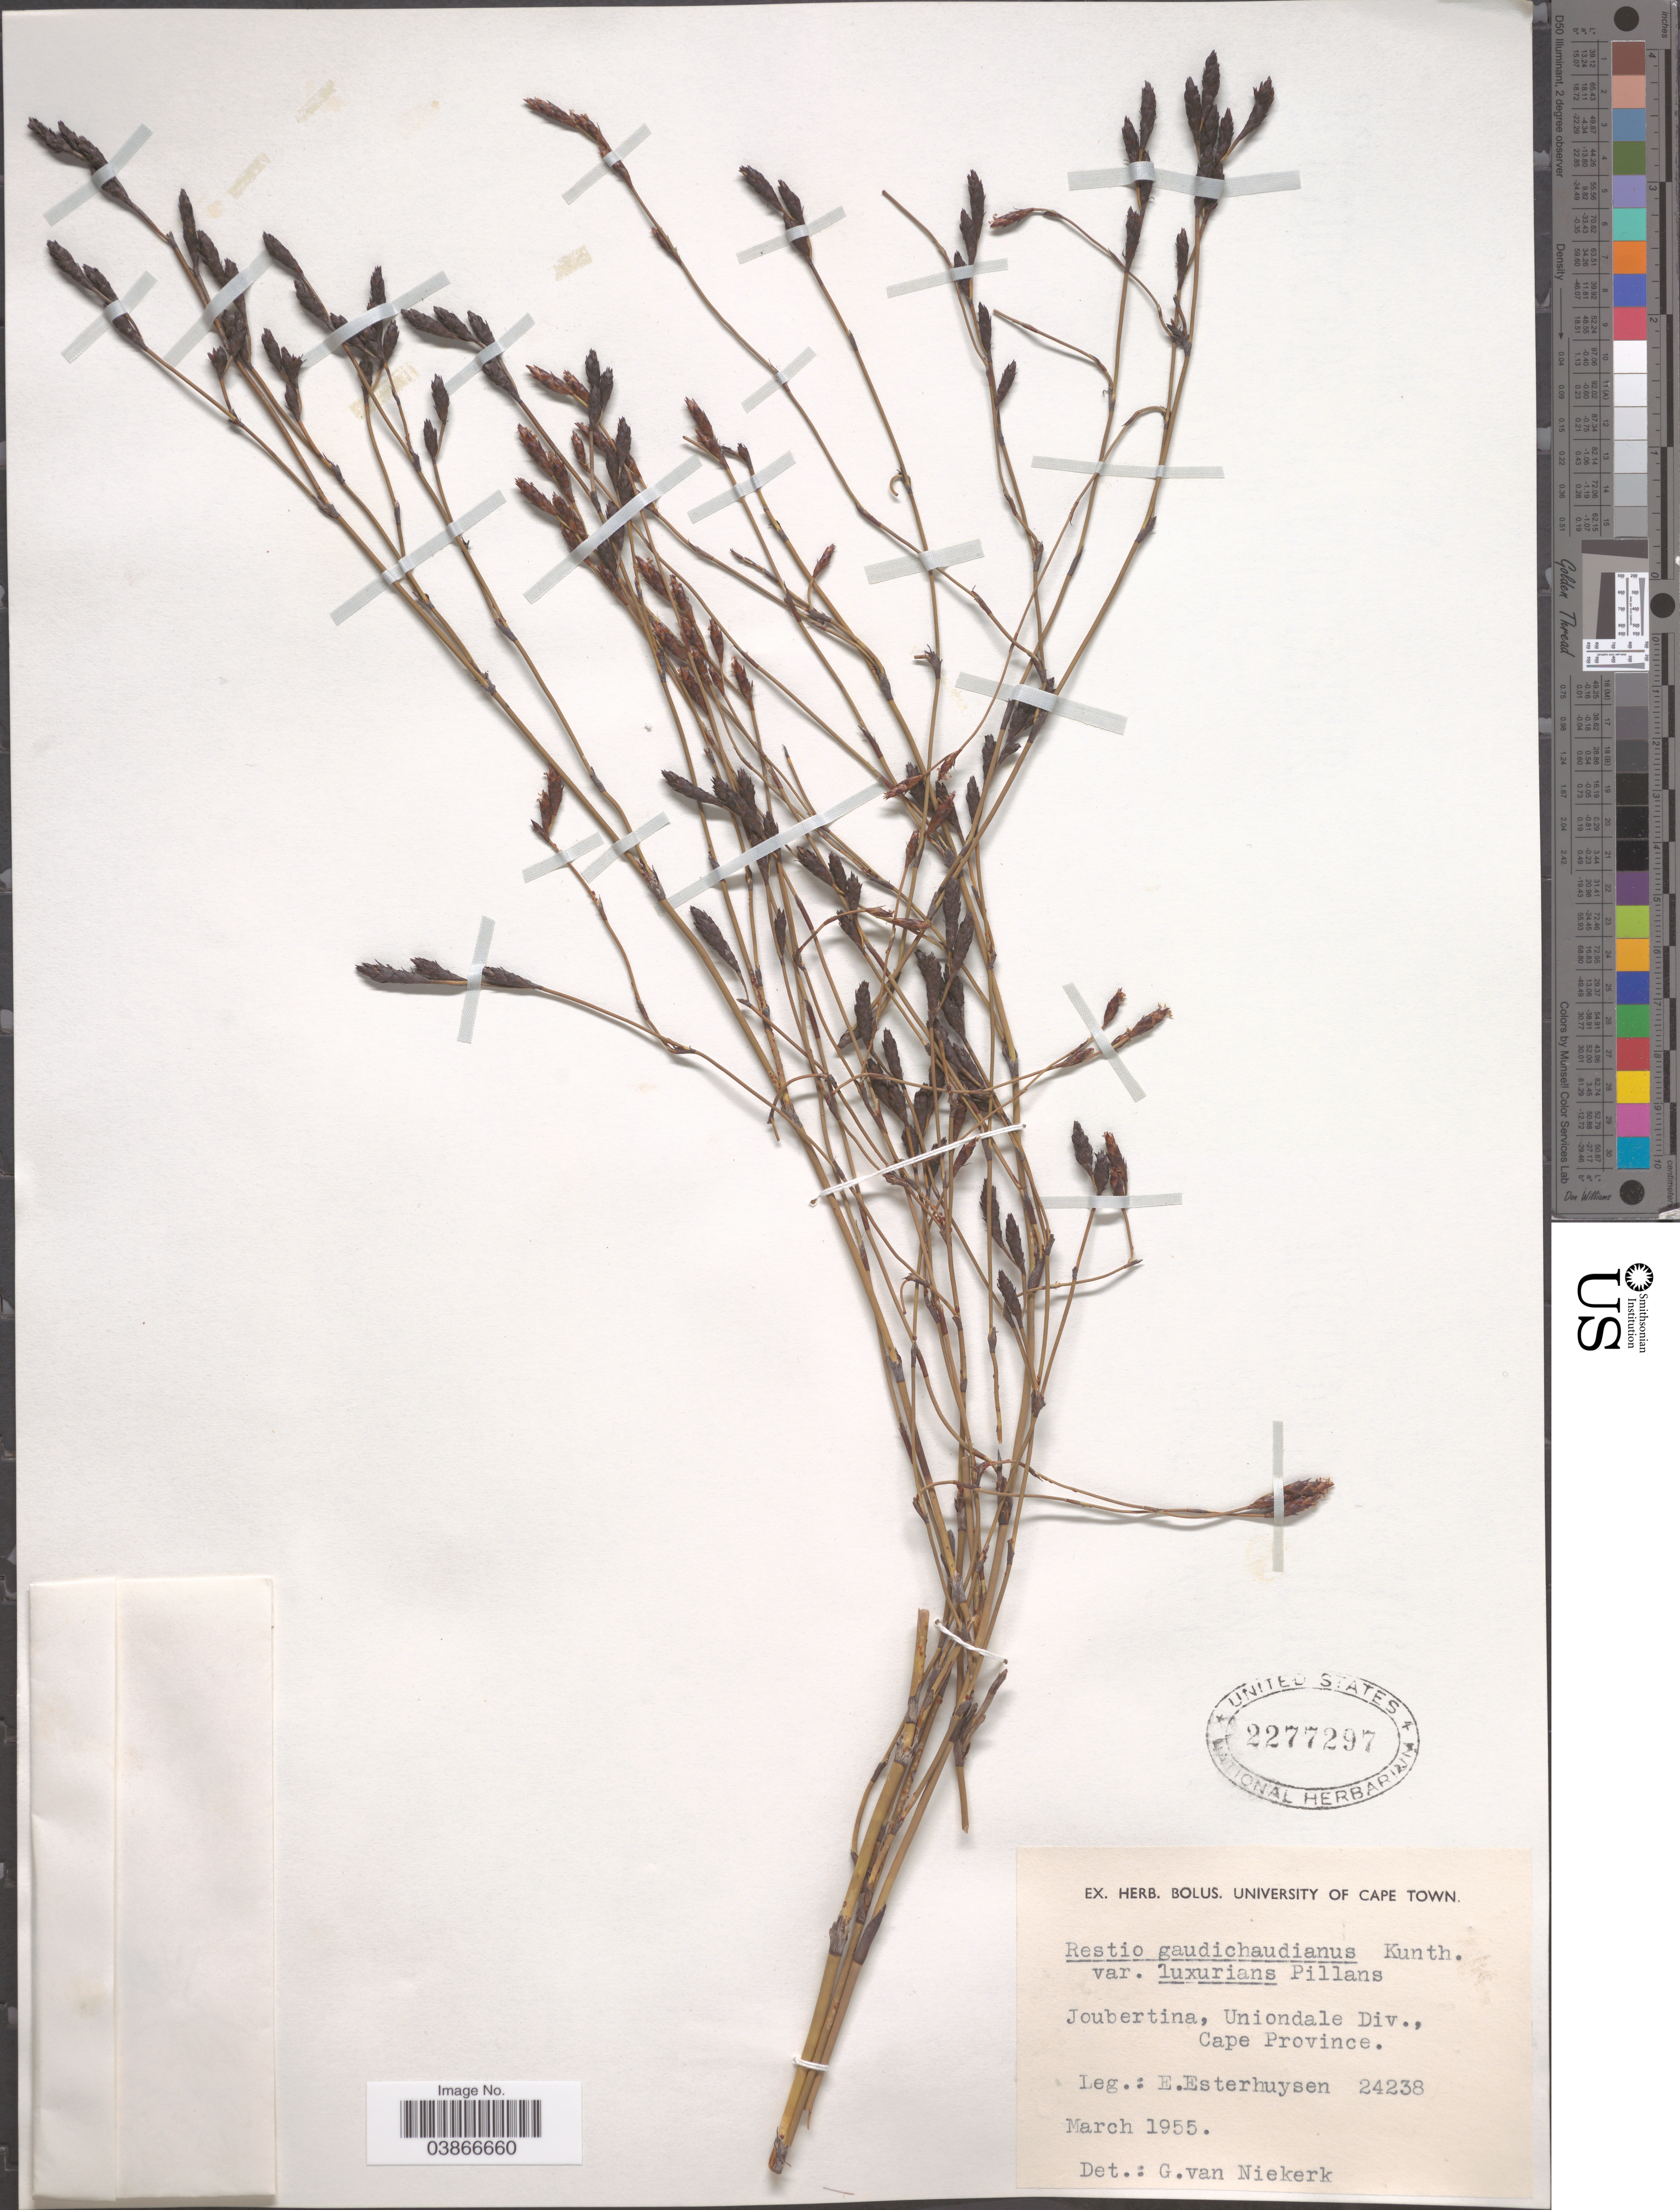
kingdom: Plantae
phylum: Tracheophyta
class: Liliopsida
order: Poales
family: Restionaceae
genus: Restio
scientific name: Restio gaudichaudianus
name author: Kunth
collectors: E. E. Esterhuysen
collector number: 24238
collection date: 1955-03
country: South Africa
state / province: Western Cape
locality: Joubertina, Uniondale Div.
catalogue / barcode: US 2277297